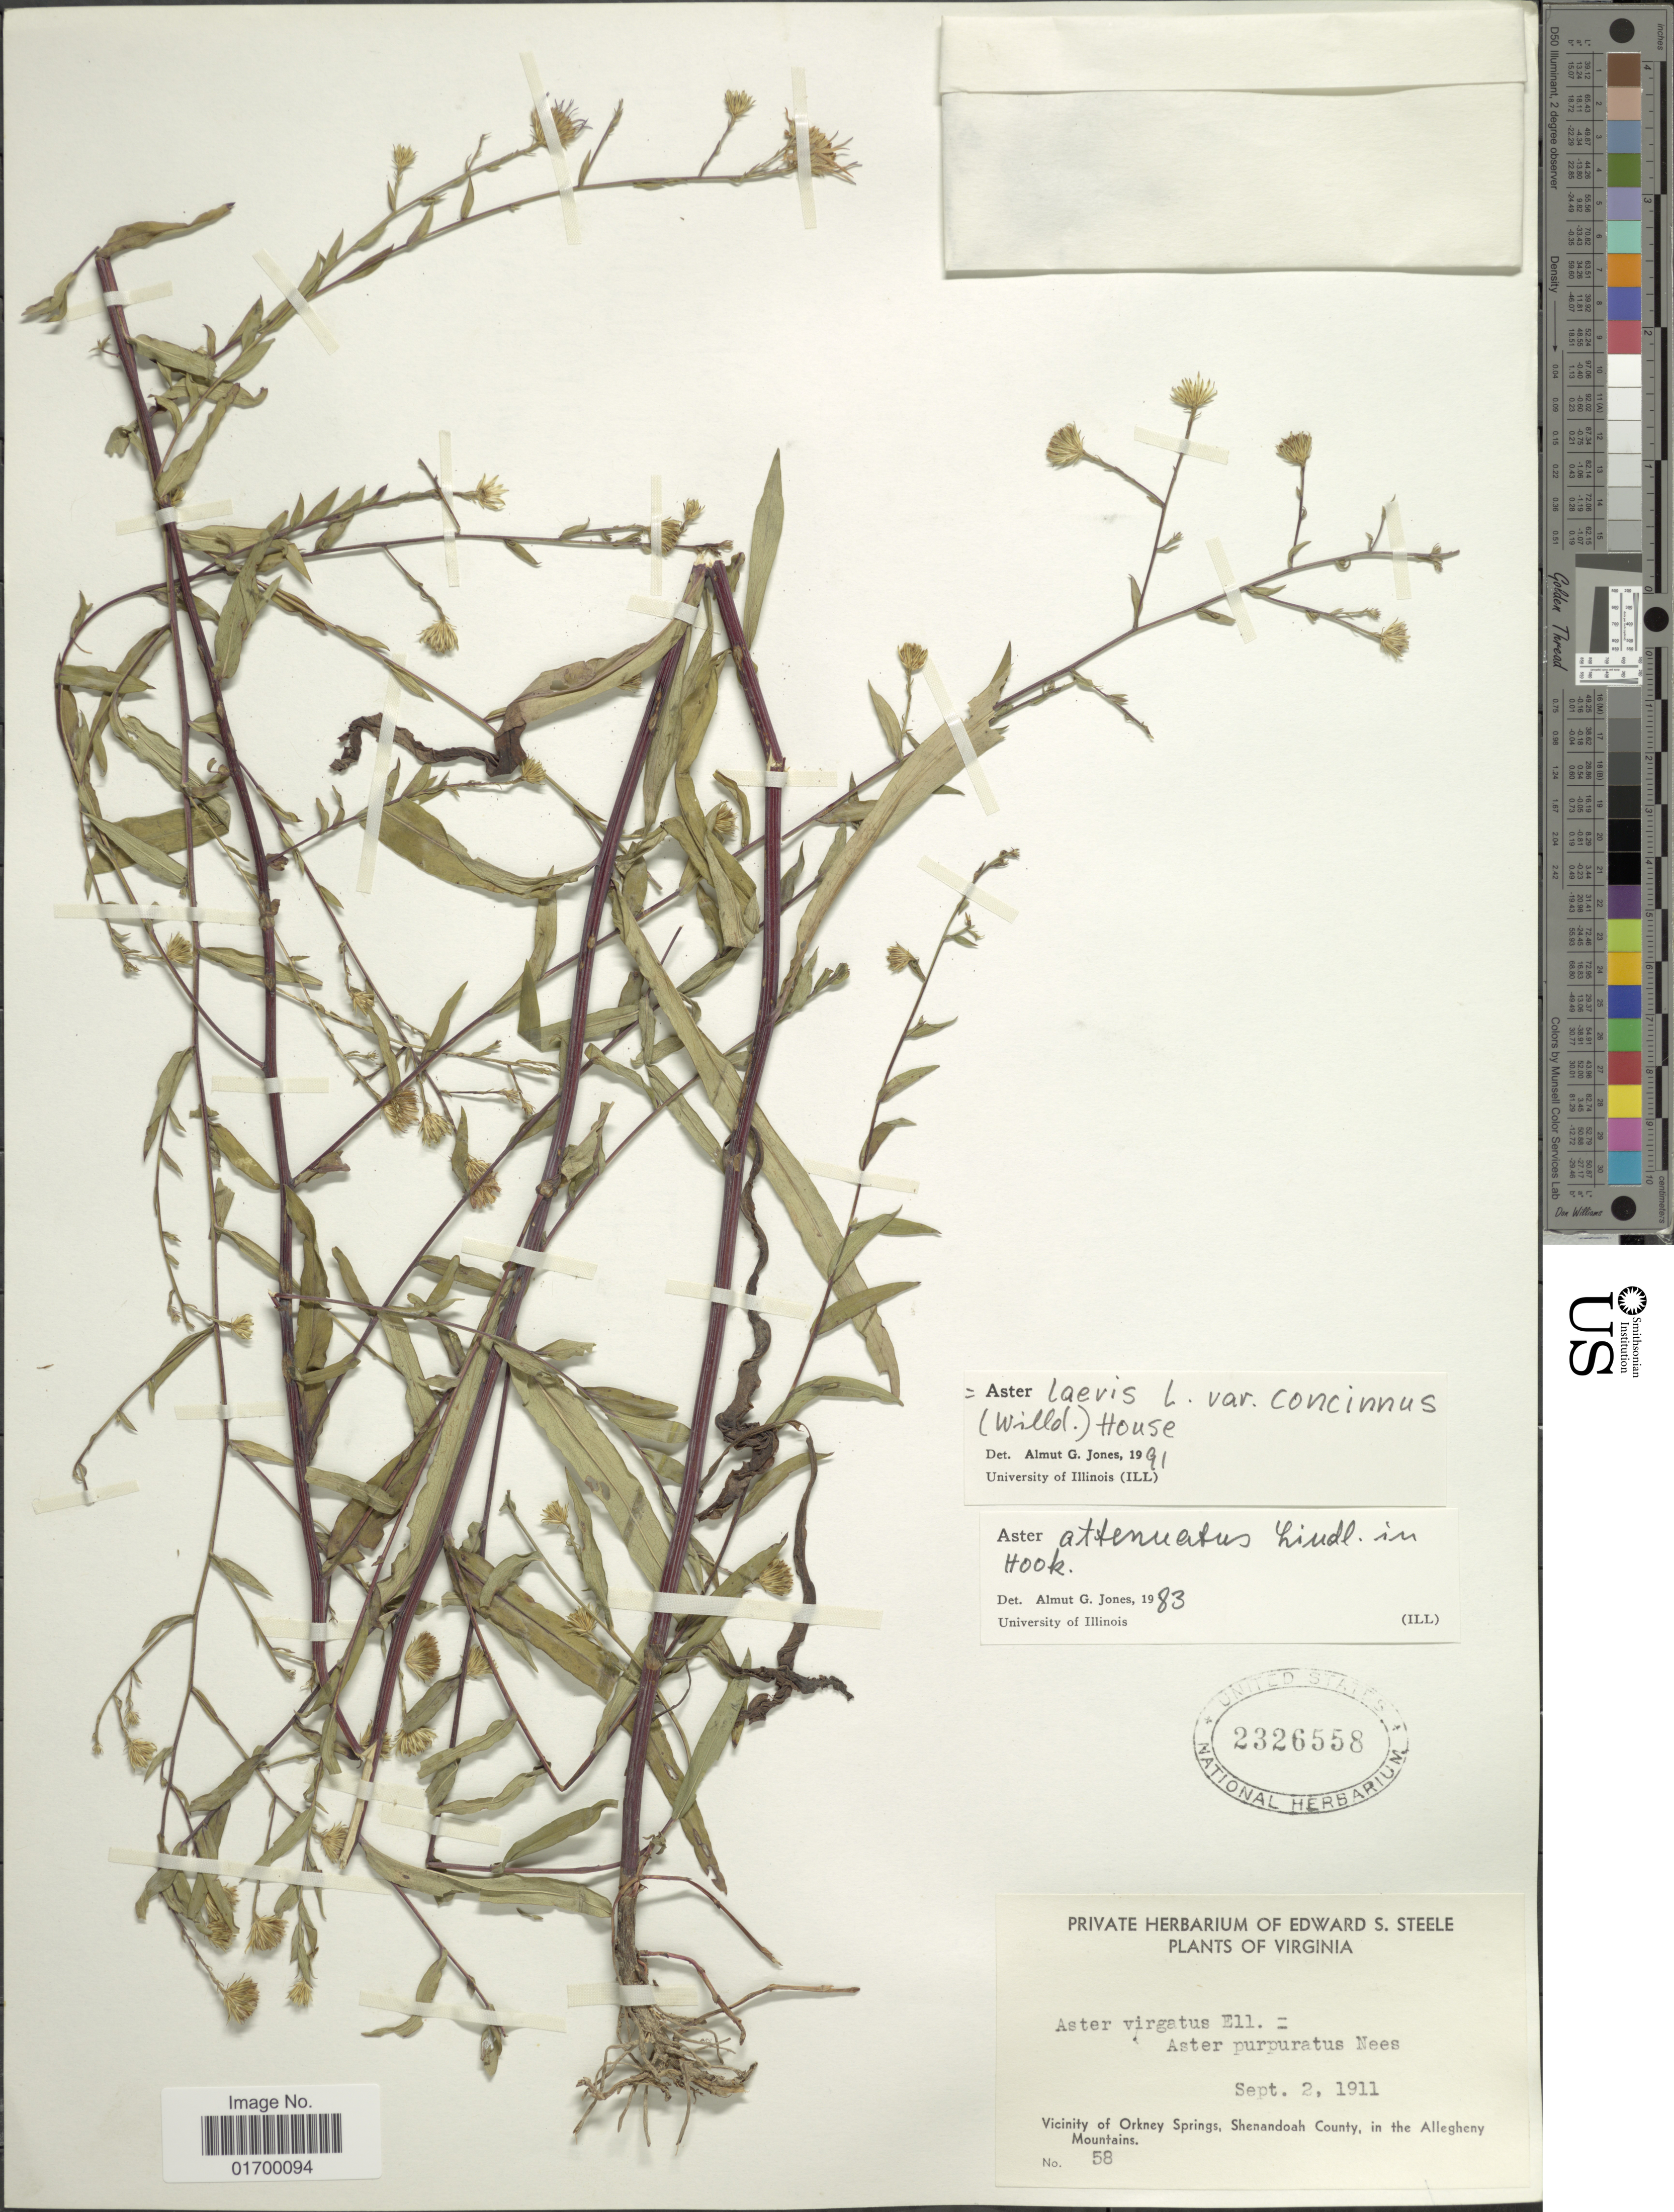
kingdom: Plantae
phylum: Tracheophyta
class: Magnoliopsida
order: Asterales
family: Asteraceae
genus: Symphyotrichum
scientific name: Symphyotrichum laeve var. concinnum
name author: (Willd.) G.L. Nesom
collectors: ex herb. Edward S. Steele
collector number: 58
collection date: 1911-09-02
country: United States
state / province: Virginia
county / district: Shenandoah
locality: Vicinity of Orkney Springs, Shenandoah County, in the Allegheny Mountains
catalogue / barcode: US 2326558